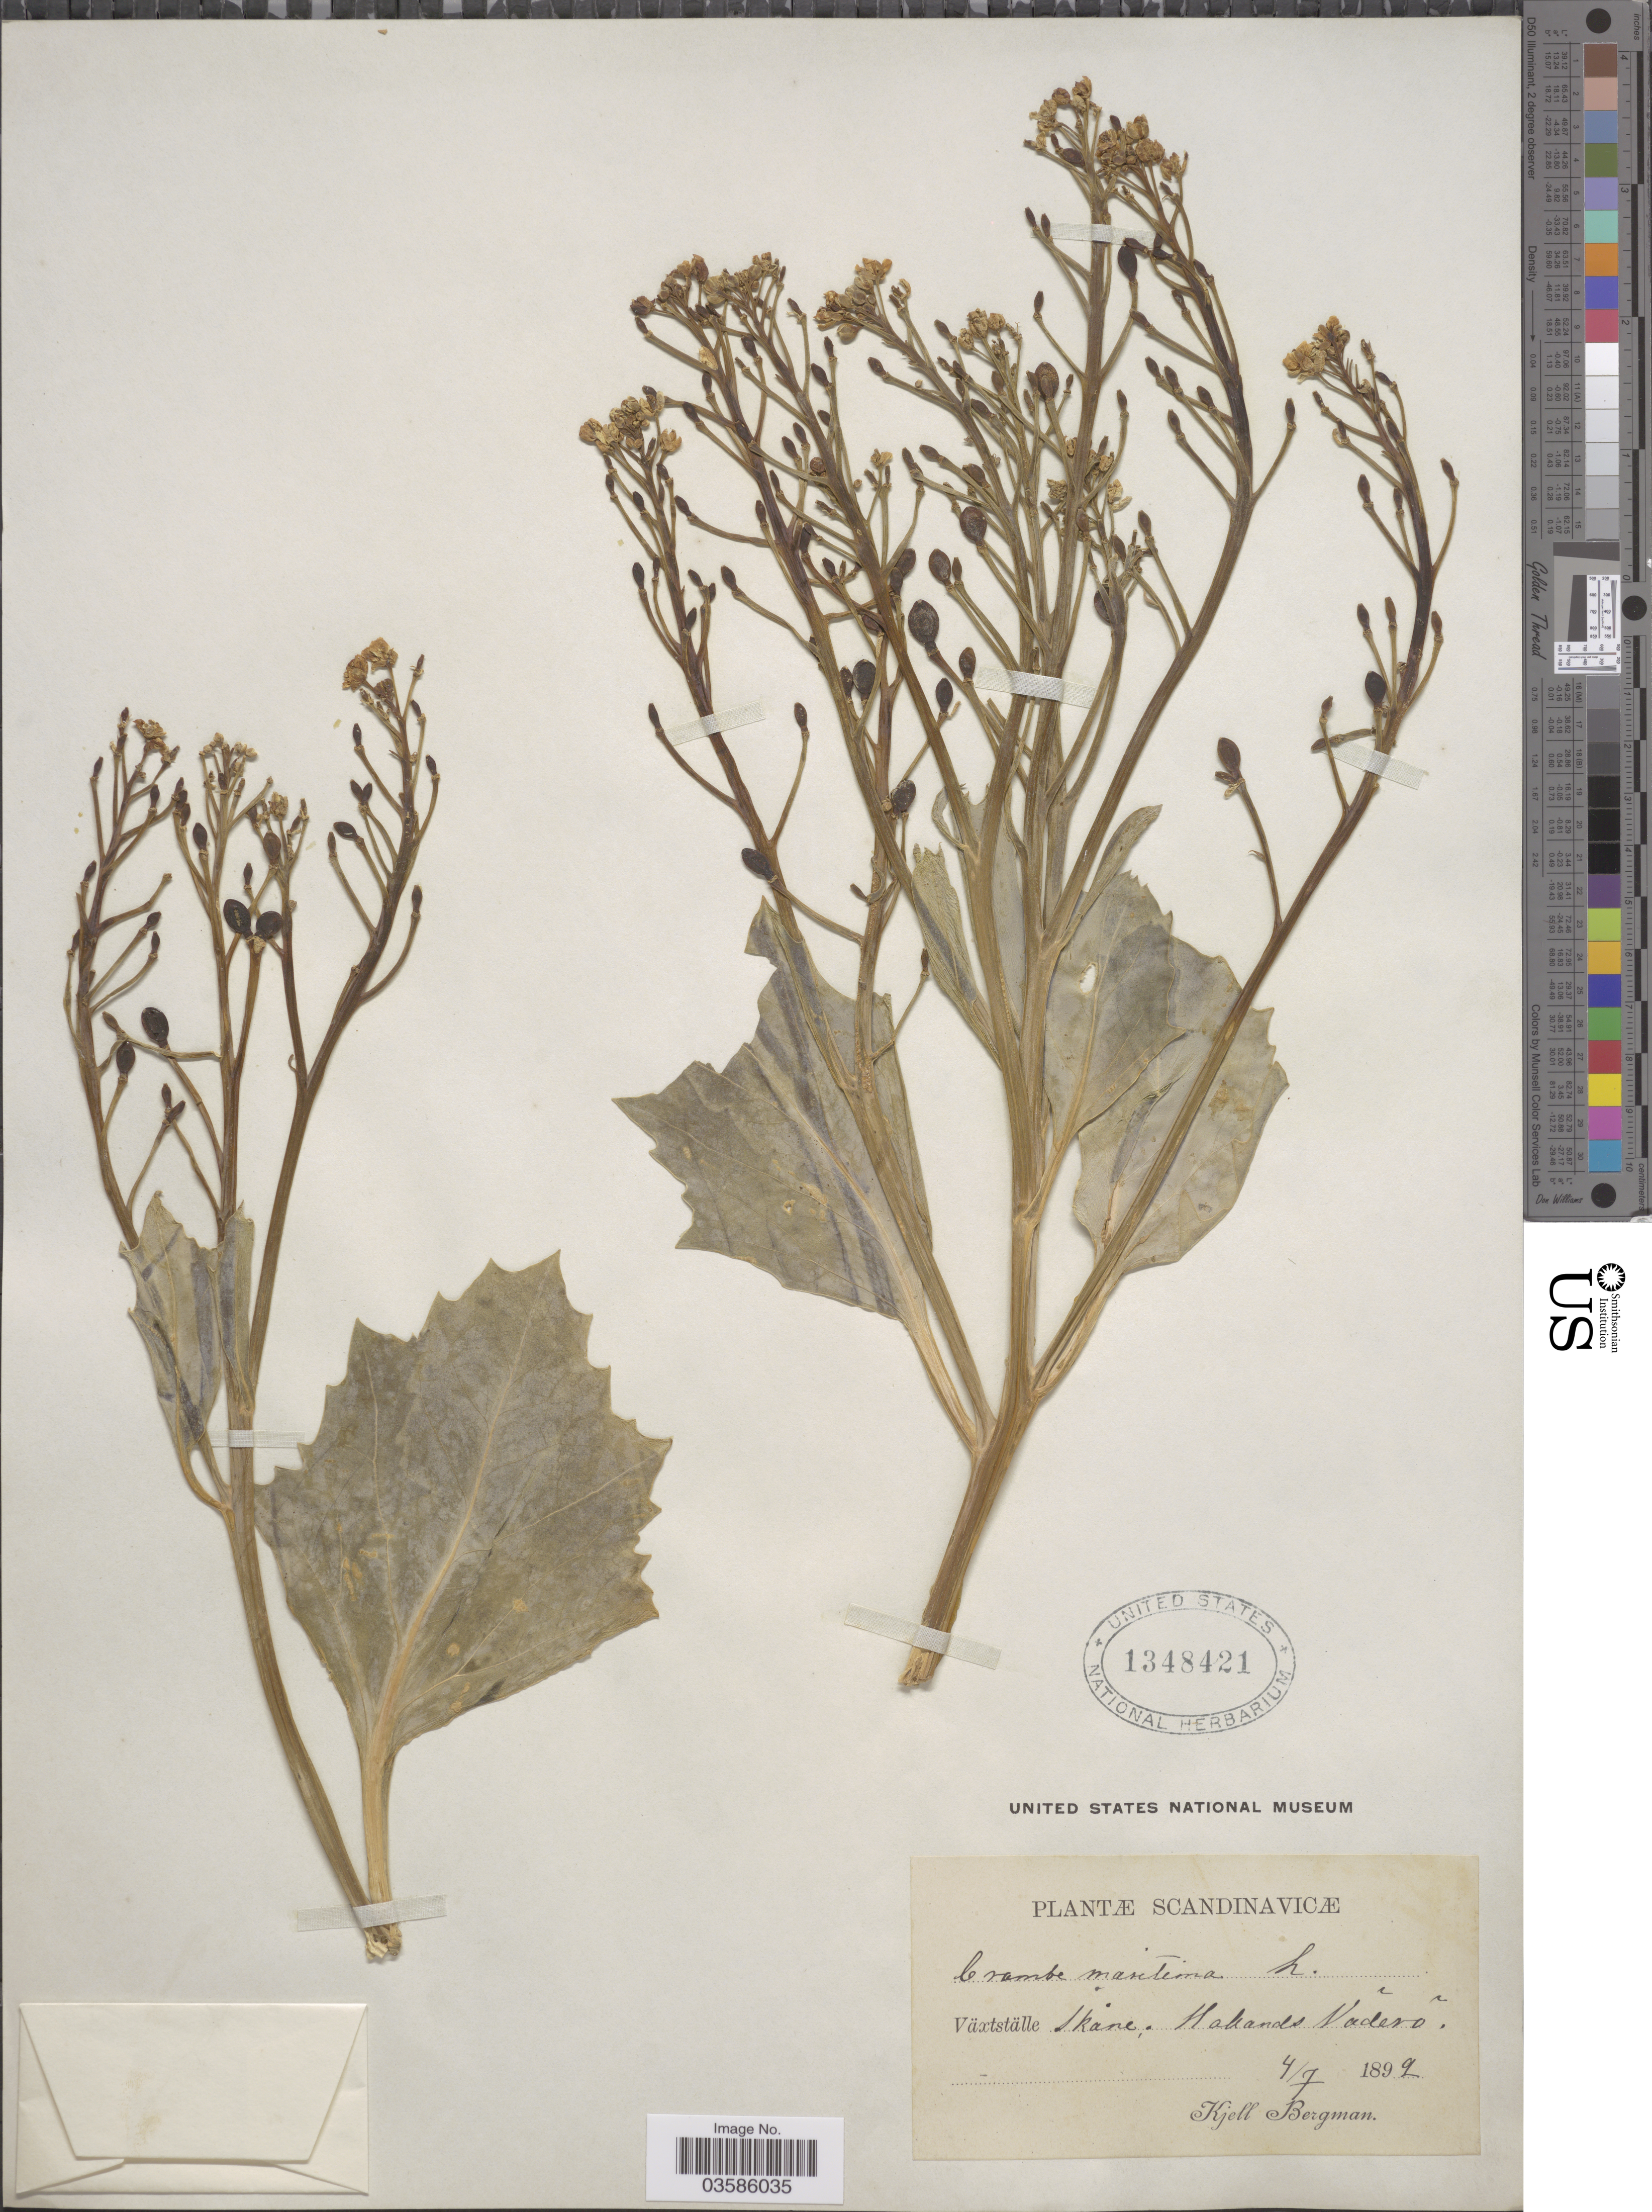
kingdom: Plantae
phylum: Tracheophyta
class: Magnoliopsida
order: Brassicales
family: Brassicaceae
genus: Crambe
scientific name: Crambe maritima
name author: L.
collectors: K. Bergman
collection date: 1892-07-04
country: Sweden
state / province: Skåne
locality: Scandinavicæ. Växställe Skåne, Hakando Vadero.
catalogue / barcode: US 1348421